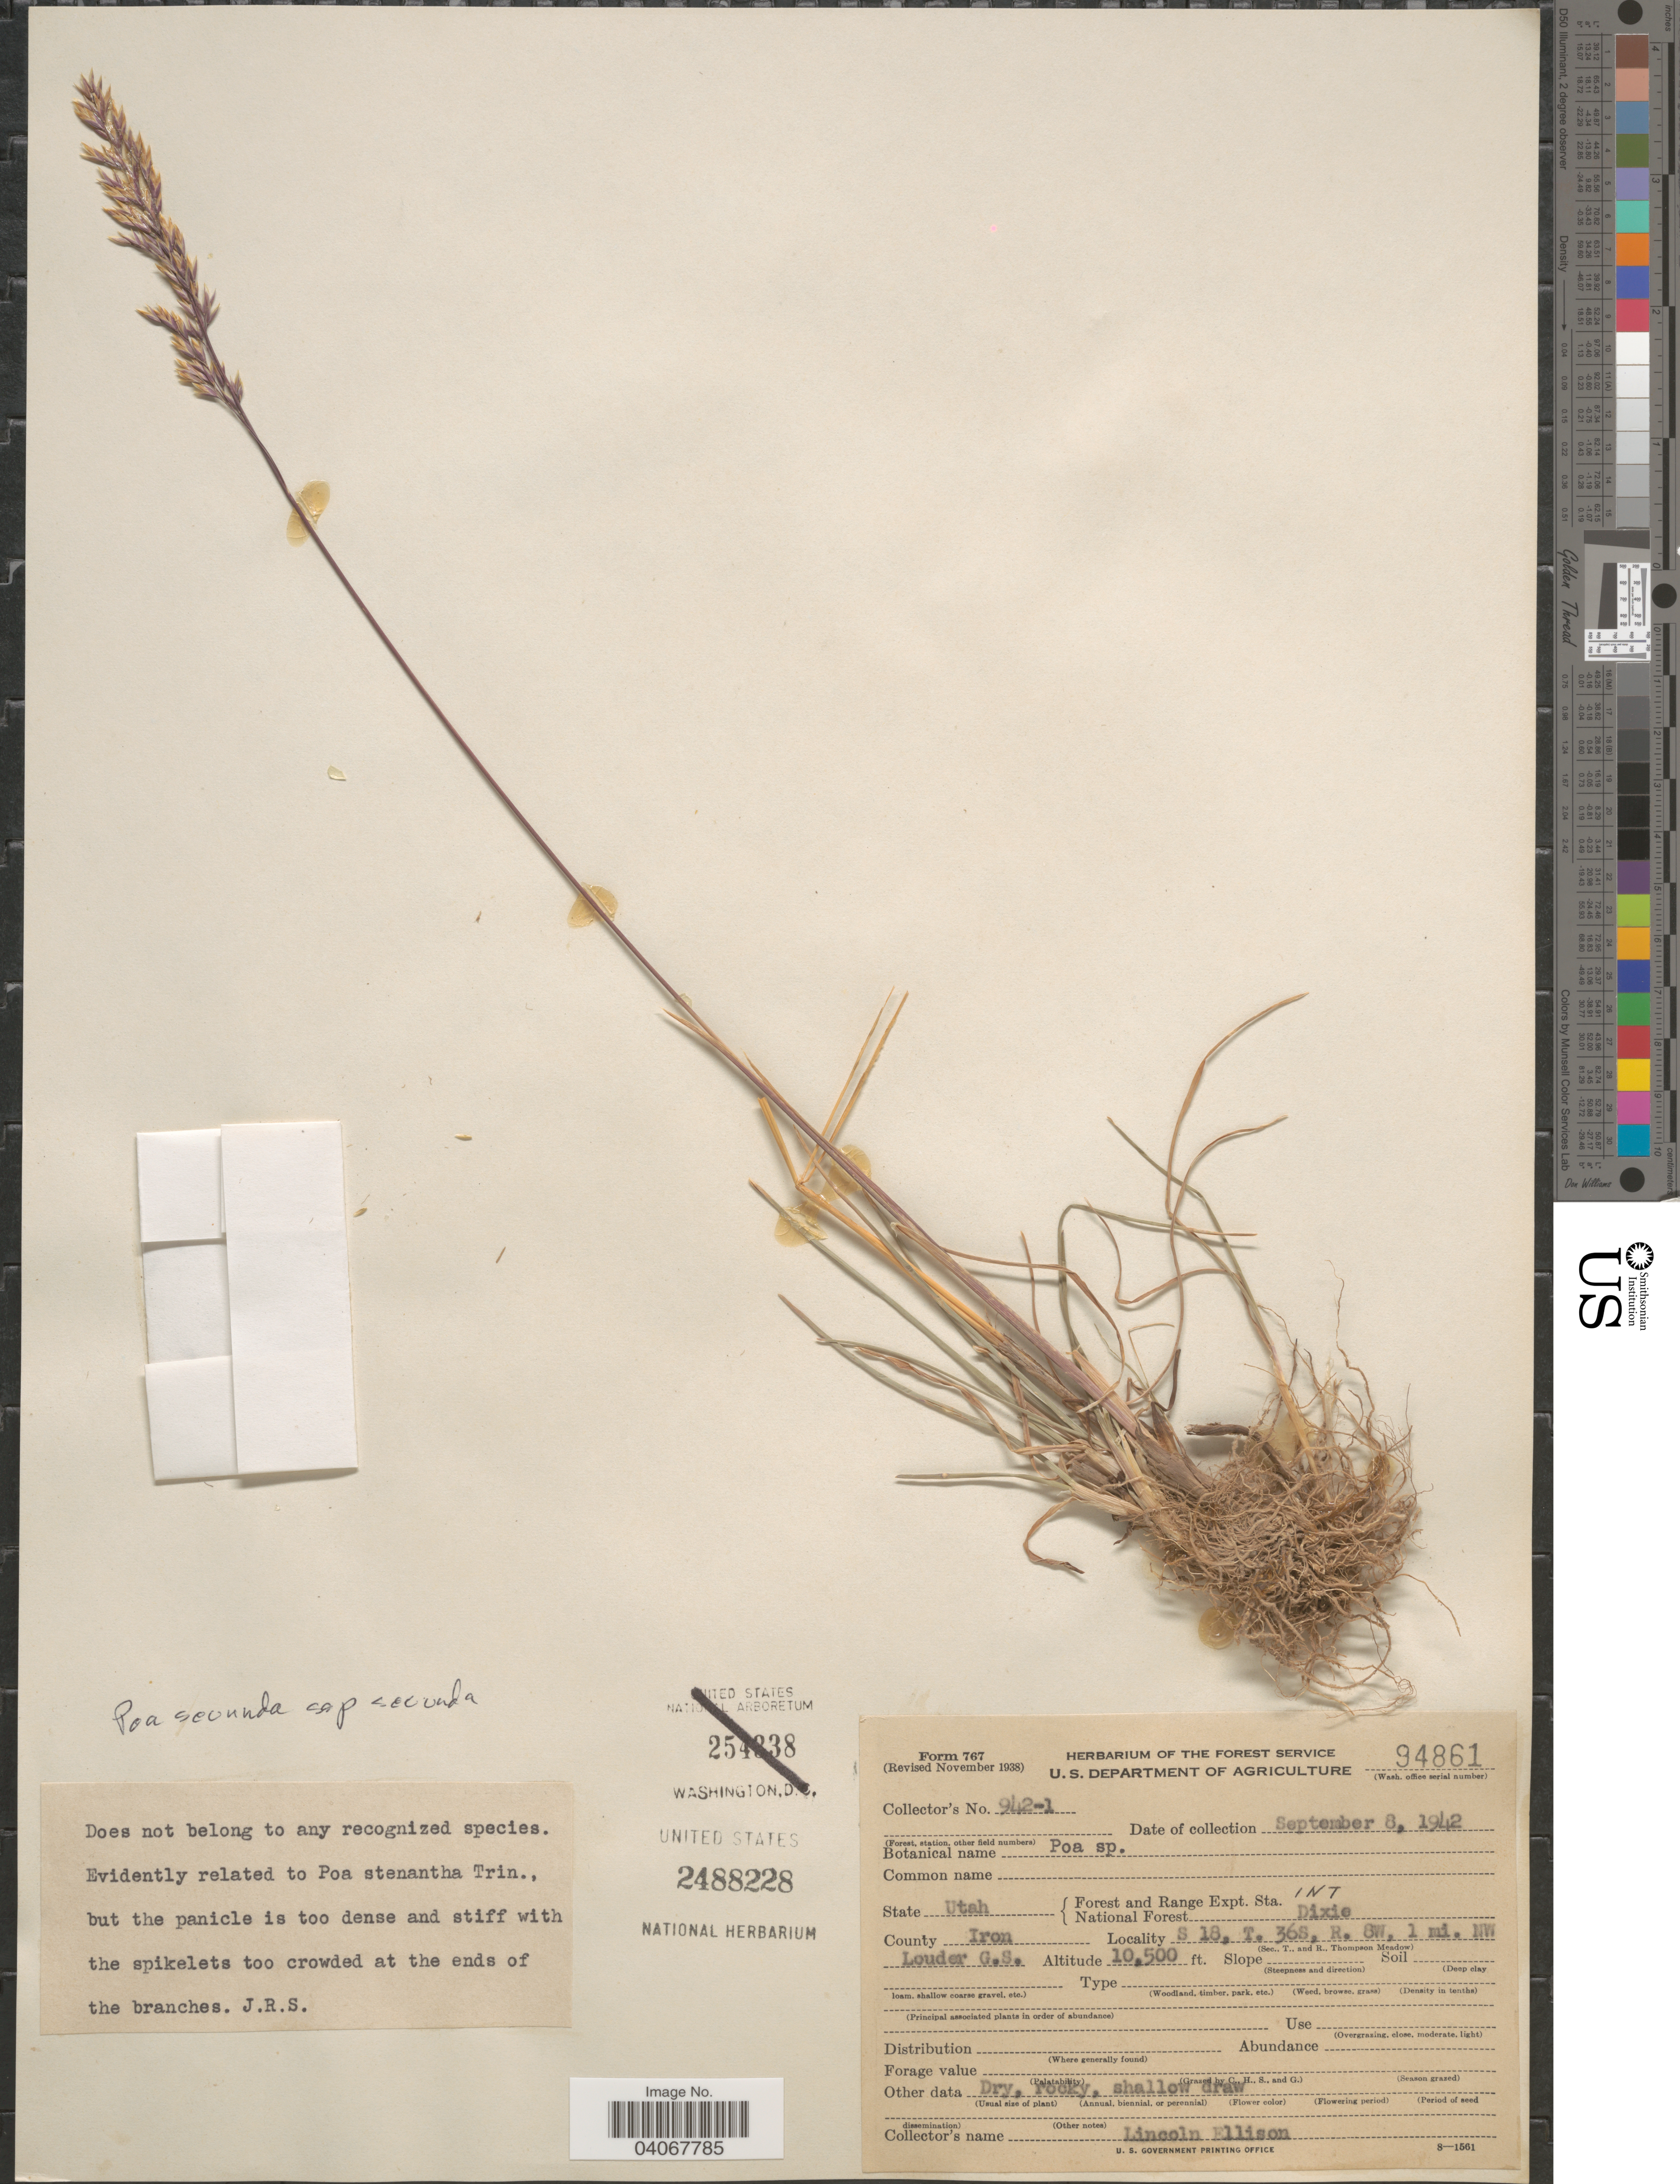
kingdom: Plantae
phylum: Tracheophyta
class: Liliopsida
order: Poales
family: Poaceae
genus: Poa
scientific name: Poa secunda subsp. secunda var. secunda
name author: J. Presl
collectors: L. Ellison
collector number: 942-1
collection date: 1942-09-08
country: United States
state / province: Utah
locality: Forest and Range Expt. Sta. INT. National Forest Dixie. County Iron. S 18, T. 36S, R. 8W, 1 mi. NW Louder G.S.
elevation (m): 3200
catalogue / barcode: US 2488228